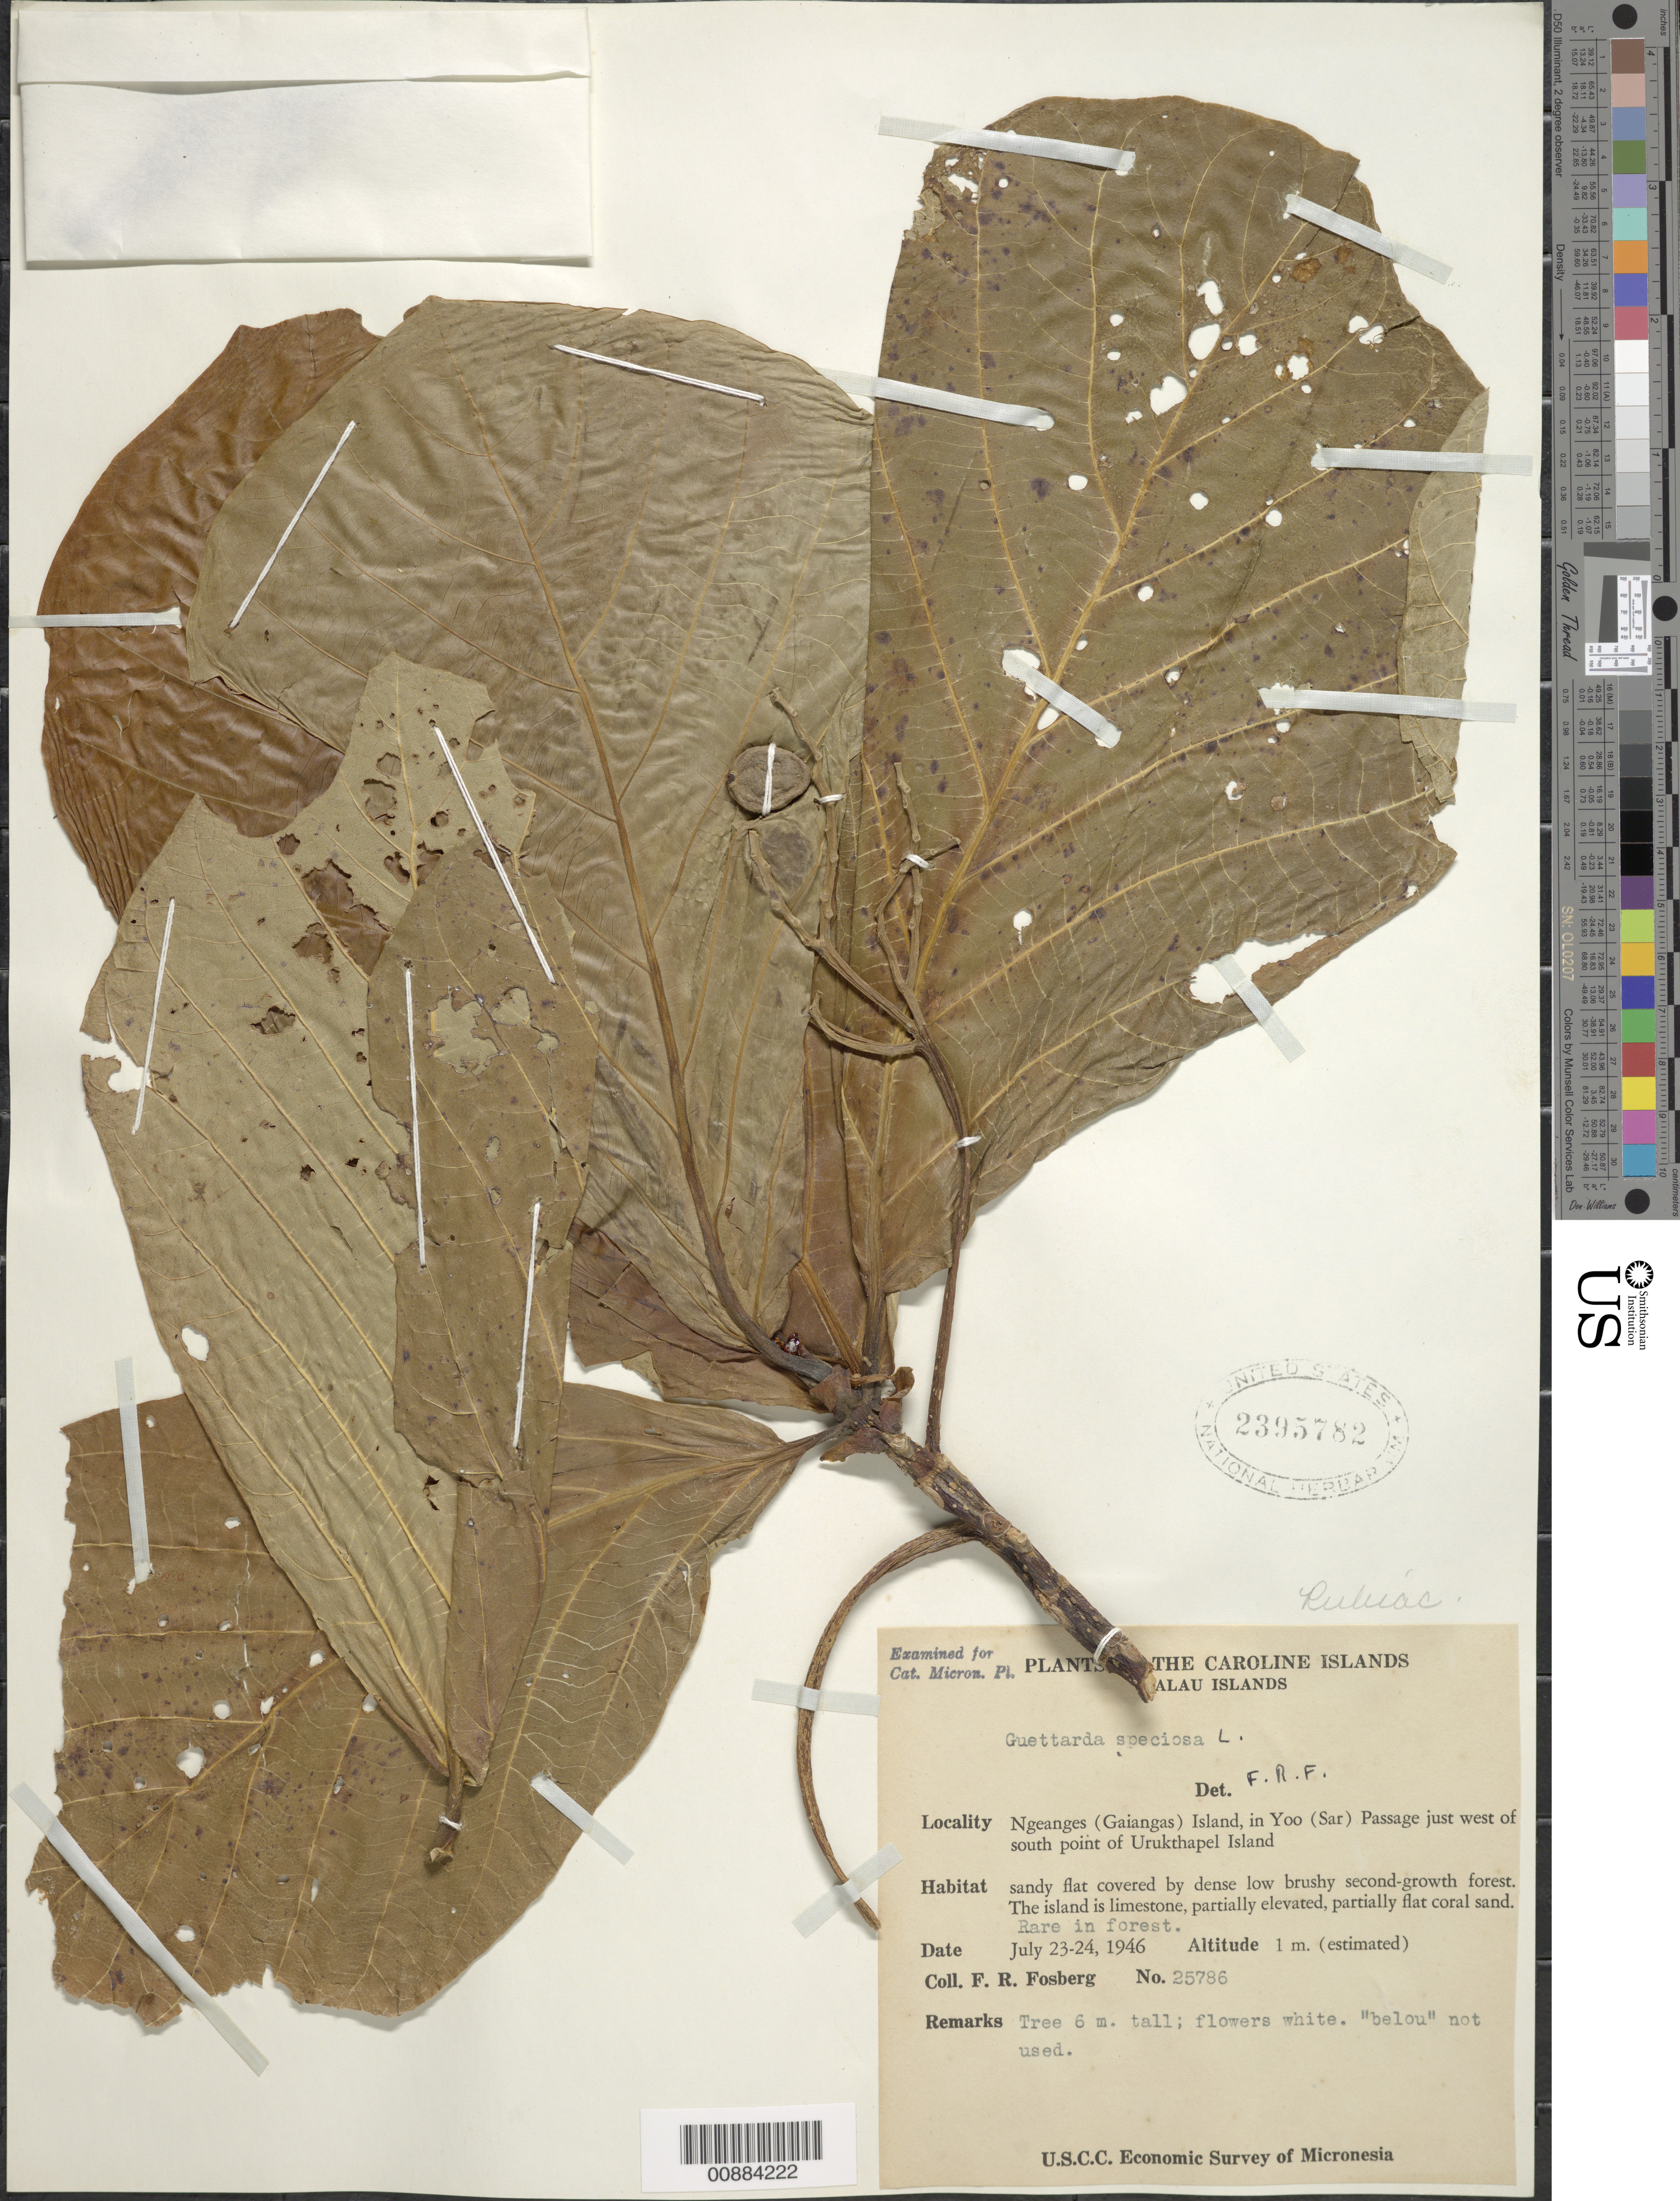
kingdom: Plantae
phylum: Tracheophyta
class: Magnoliopsida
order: Gentianales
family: Rubiaceae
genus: Guettarda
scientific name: Guettarda speciosa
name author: L.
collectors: F. R. Fosberg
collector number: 25786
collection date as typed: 23 Jul 1946 and 24 Jul 1946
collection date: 1946-07-23,1946-07-24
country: Palau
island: Ngeanges (Gaiangas)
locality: In Yoo (Sar) Passage just west of south point of Urukthapel Island (Also known as Gaiangas I.)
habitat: rare in forest, sandy flat covred by dense low brushy second-growth forest. Limestone, partially elevated; flat coral sand.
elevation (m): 1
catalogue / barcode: US 2395782